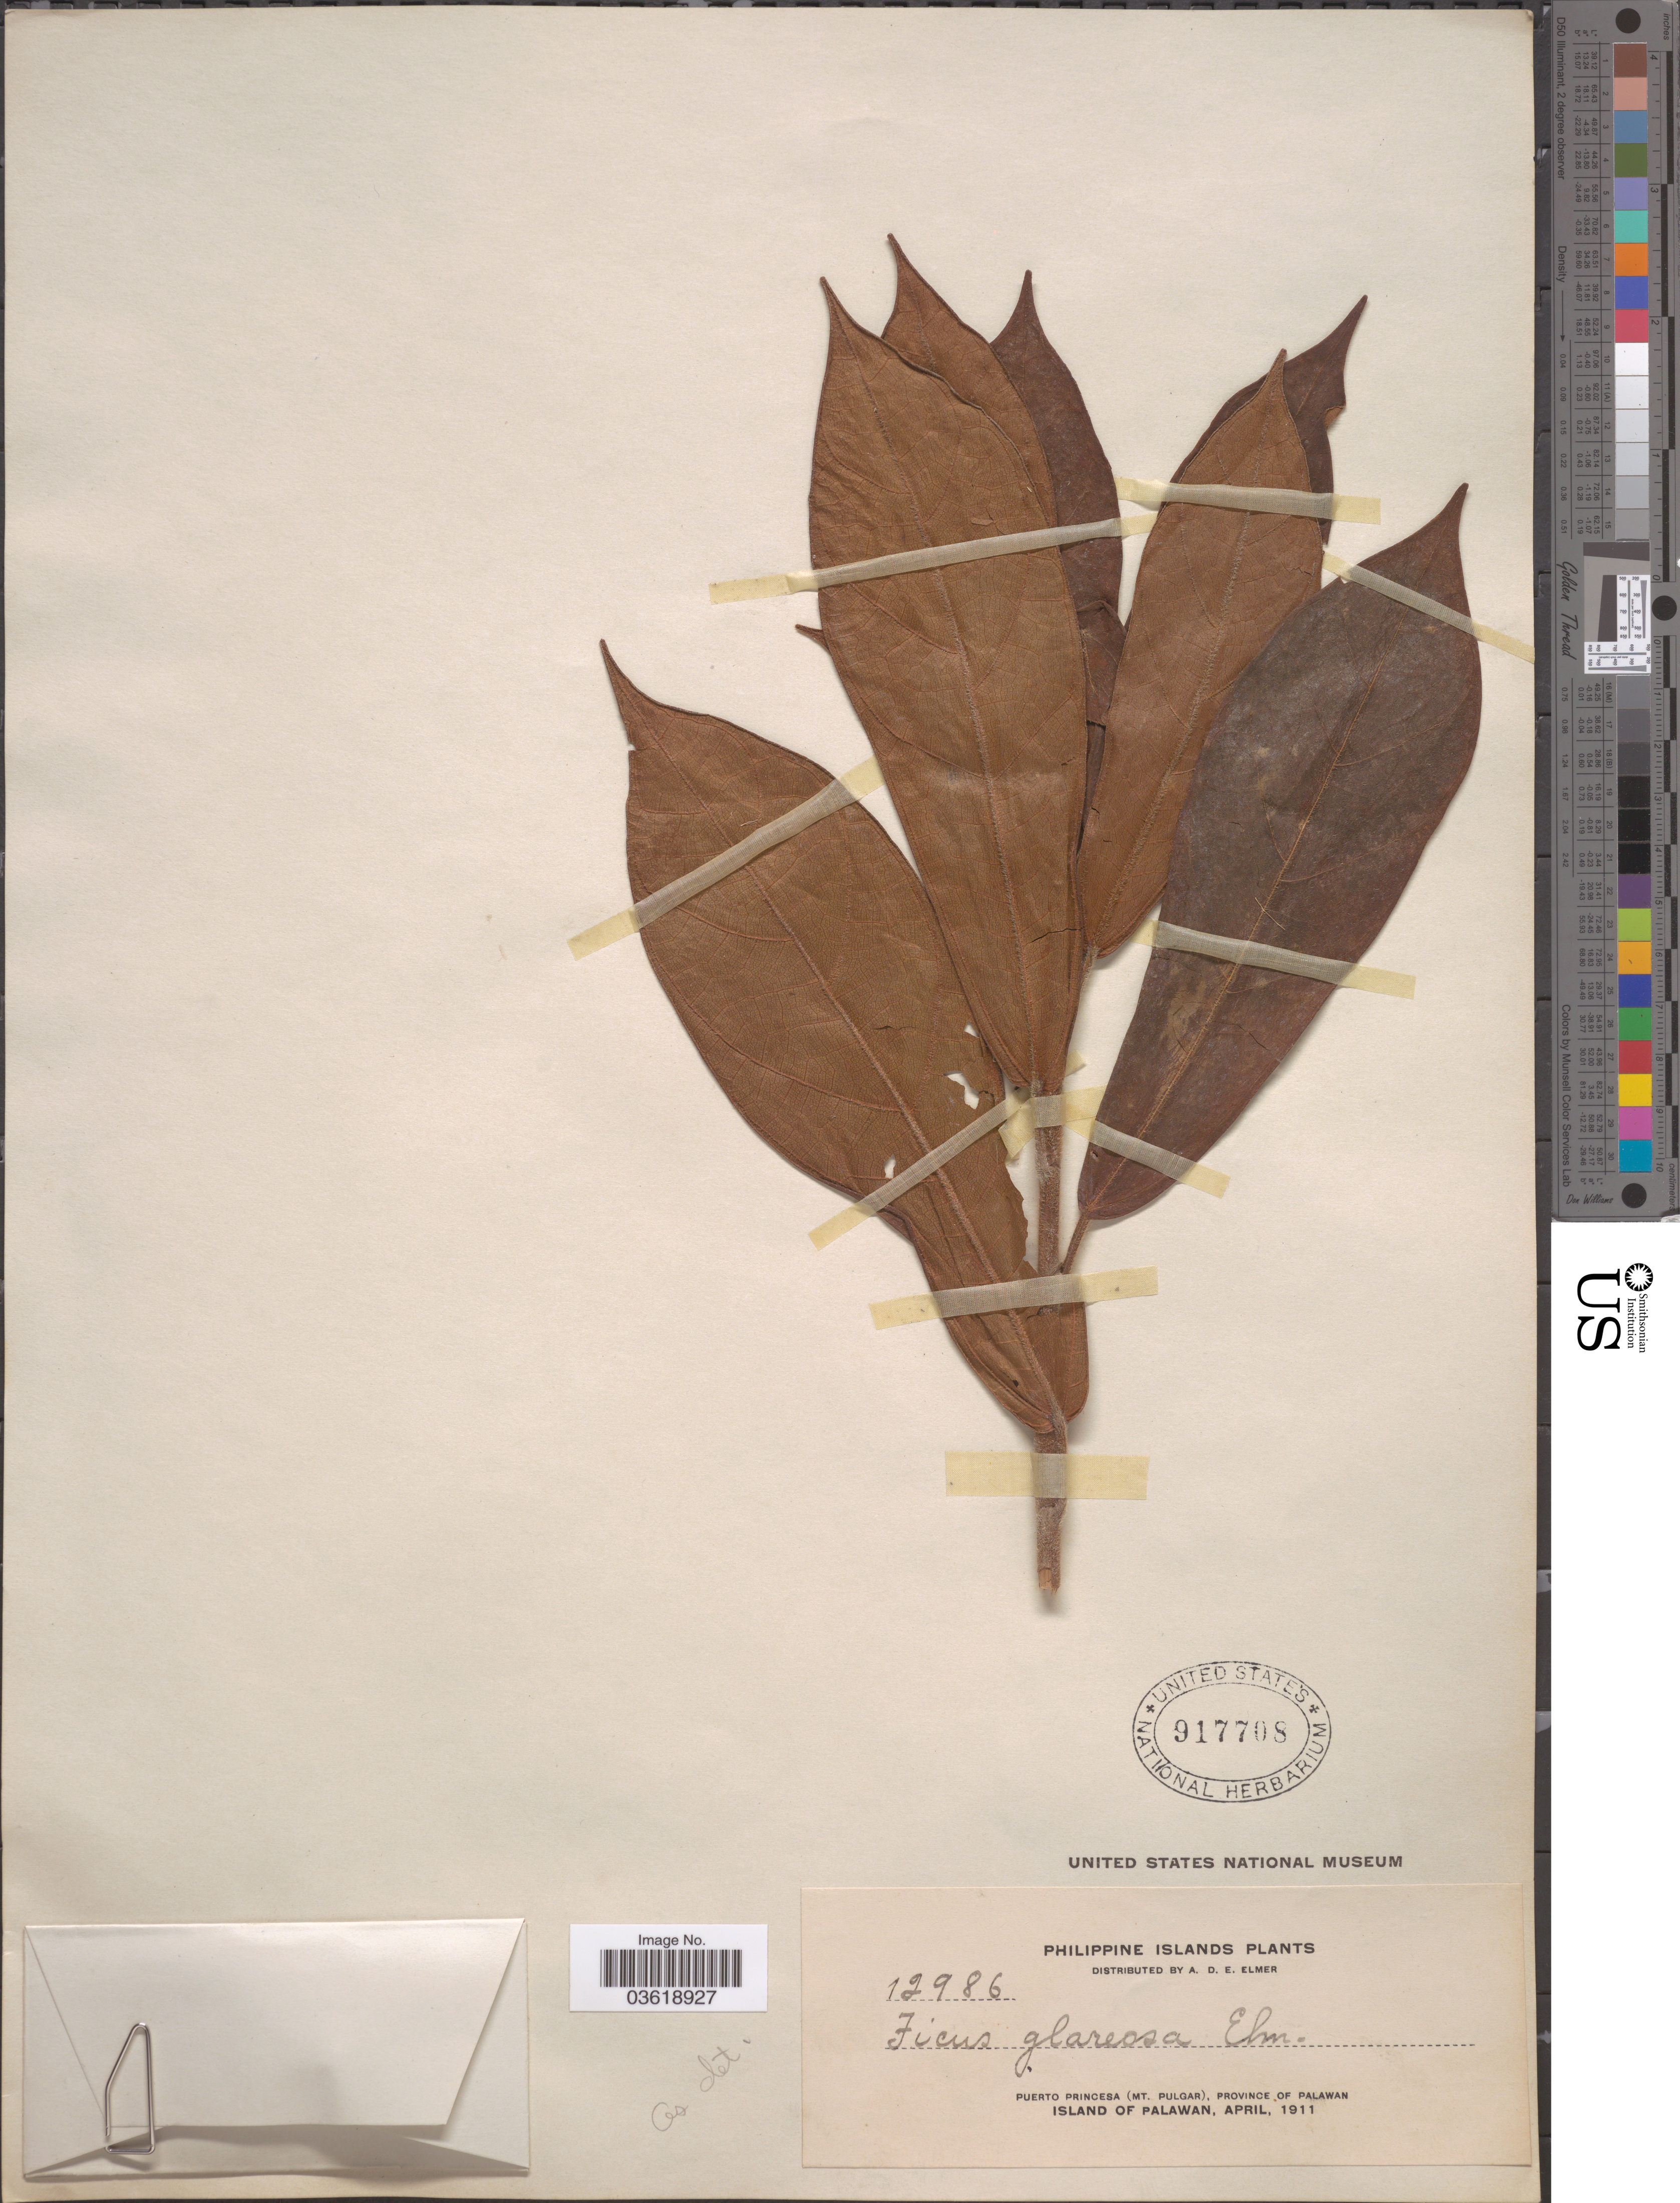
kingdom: Plantae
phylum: Tracheophyta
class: Magnoliopsida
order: Rosales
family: Moraceae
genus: Ficus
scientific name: Ficus glareosa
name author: Elmer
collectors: A. D. E. Elmer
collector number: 12986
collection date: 1911-04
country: Philippines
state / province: Mimaropa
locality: Puerto Princesa (Mt. Pulgar), Province of Palawan. Island of Palawan.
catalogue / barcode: US 917708